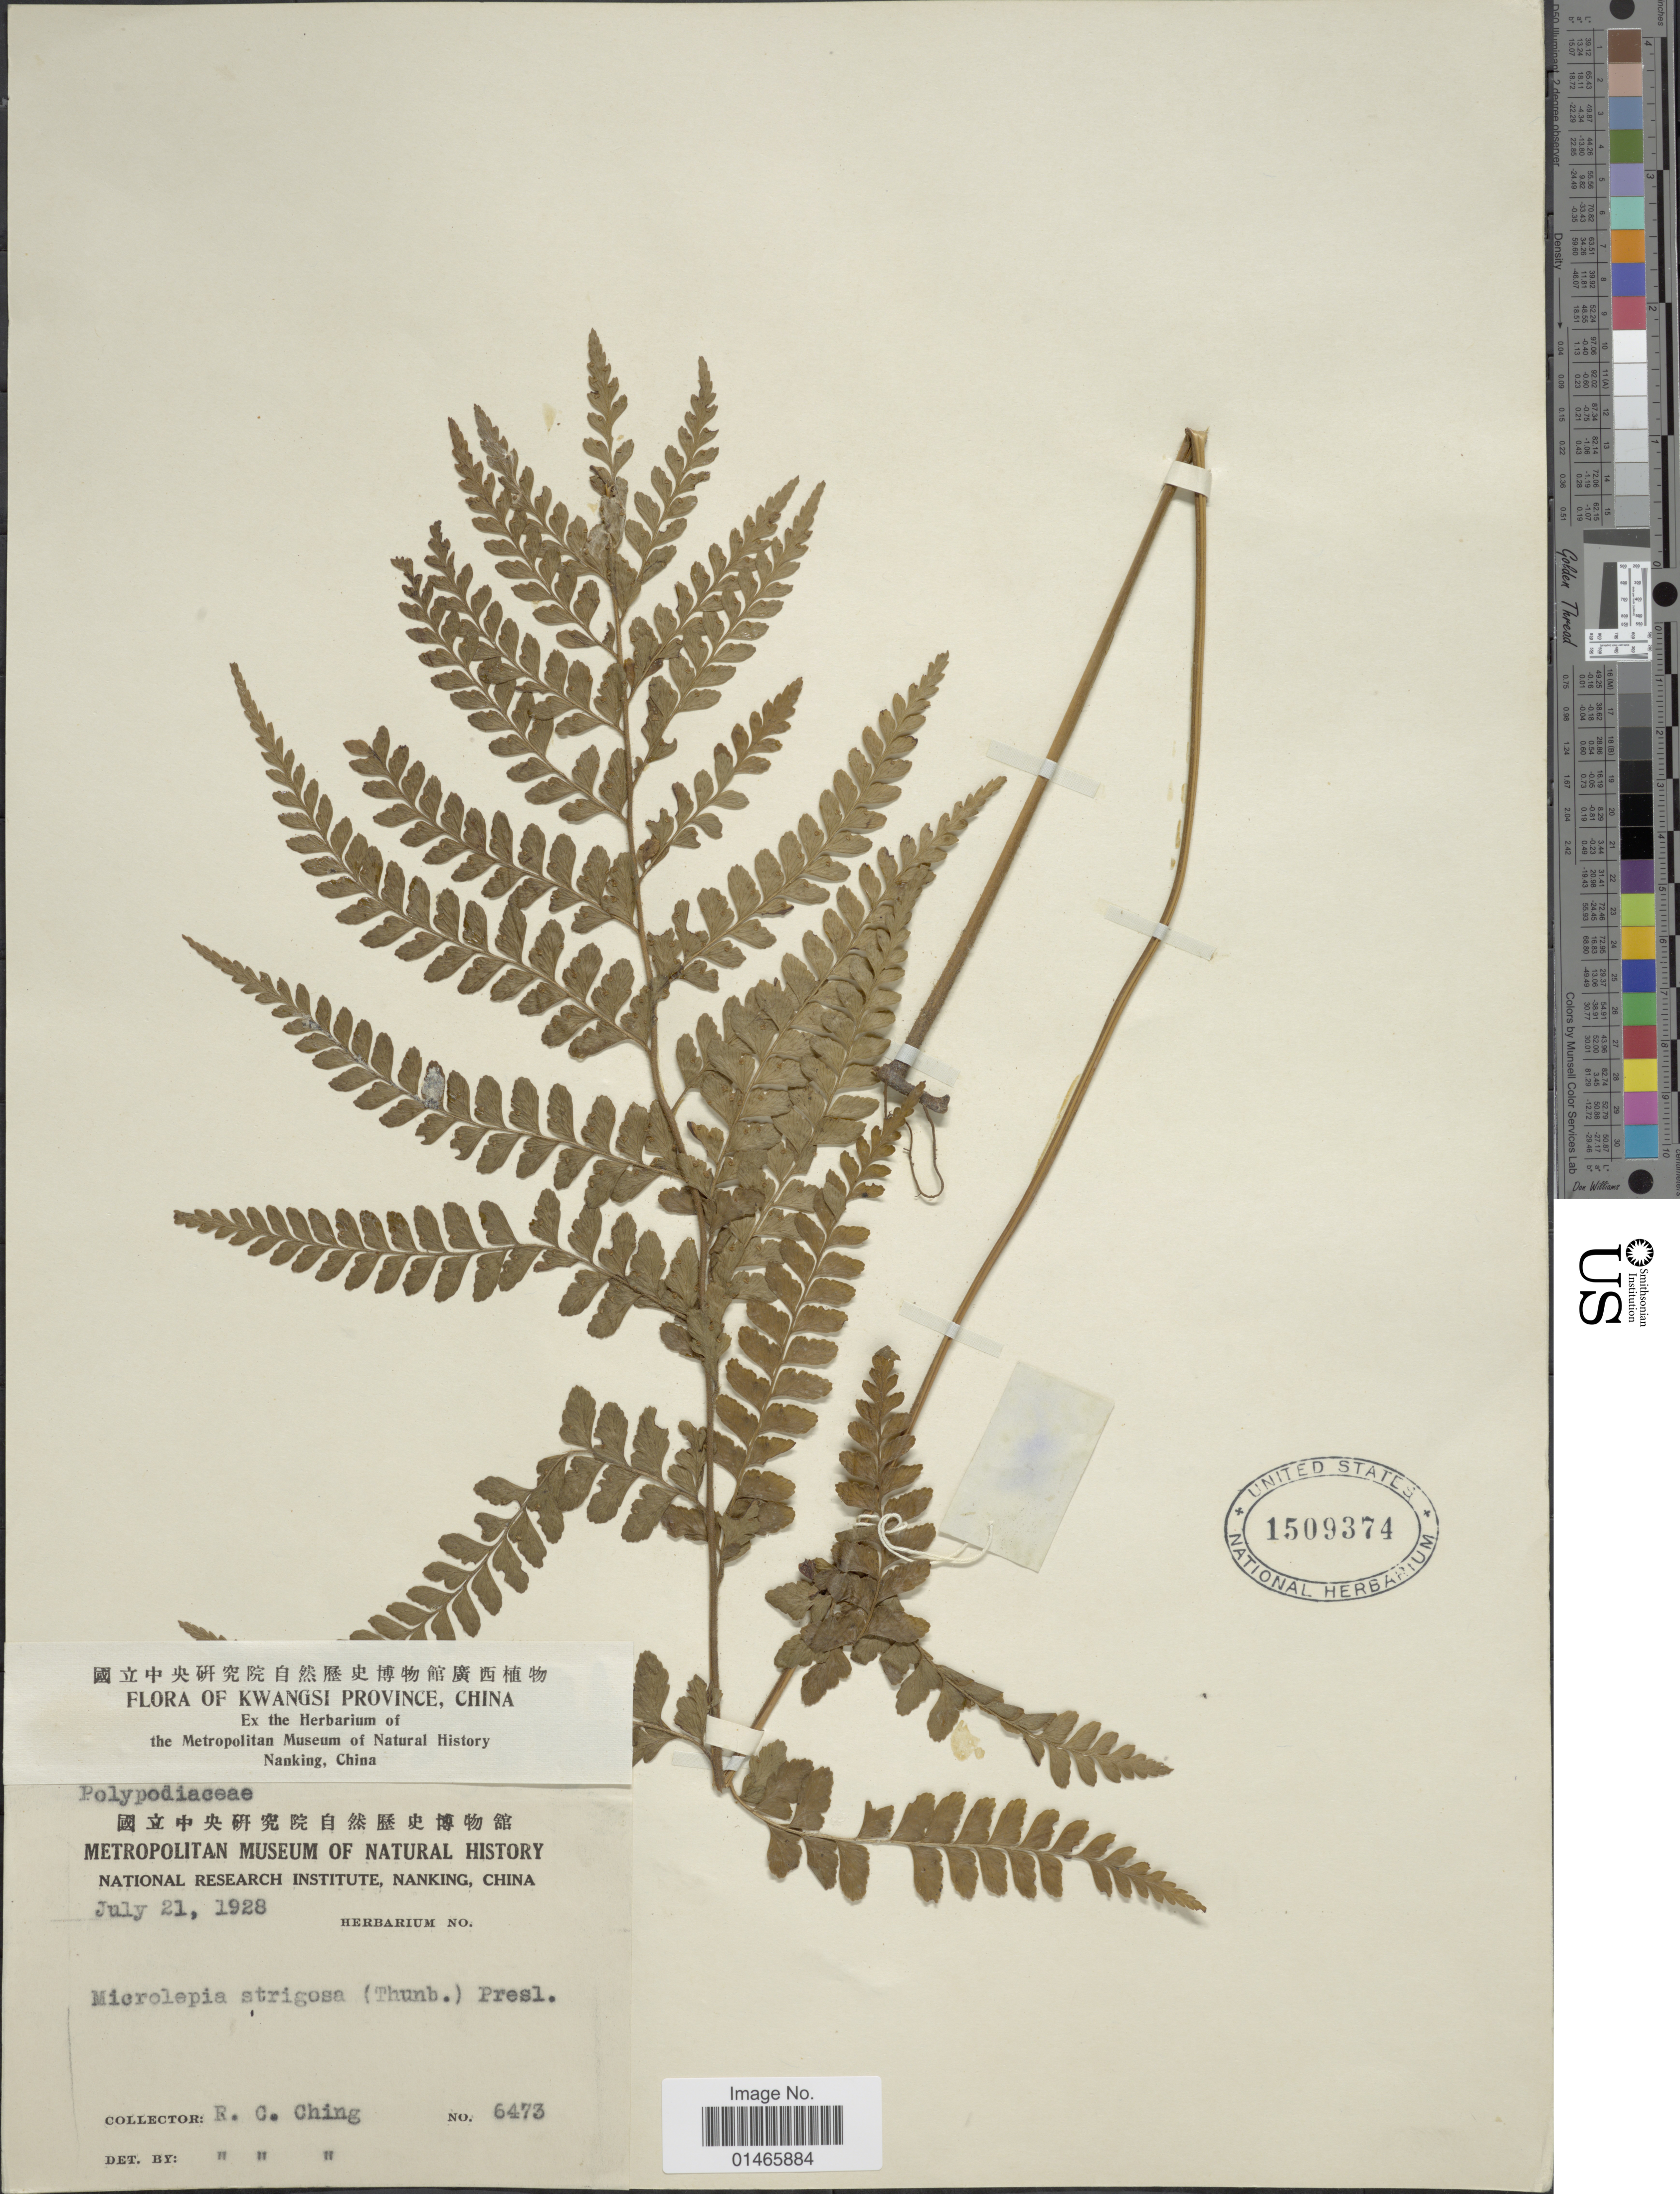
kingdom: Plantae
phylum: Tracheophyta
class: Polypodiopsida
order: Polypodiales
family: Dennstaedtiaceae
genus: Microlepia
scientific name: Microlepia strigosa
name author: (Thunb.) J. Presl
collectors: R. C. Ching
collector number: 6473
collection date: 1928-07-21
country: China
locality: Kwangsi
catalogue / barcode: US 1509374